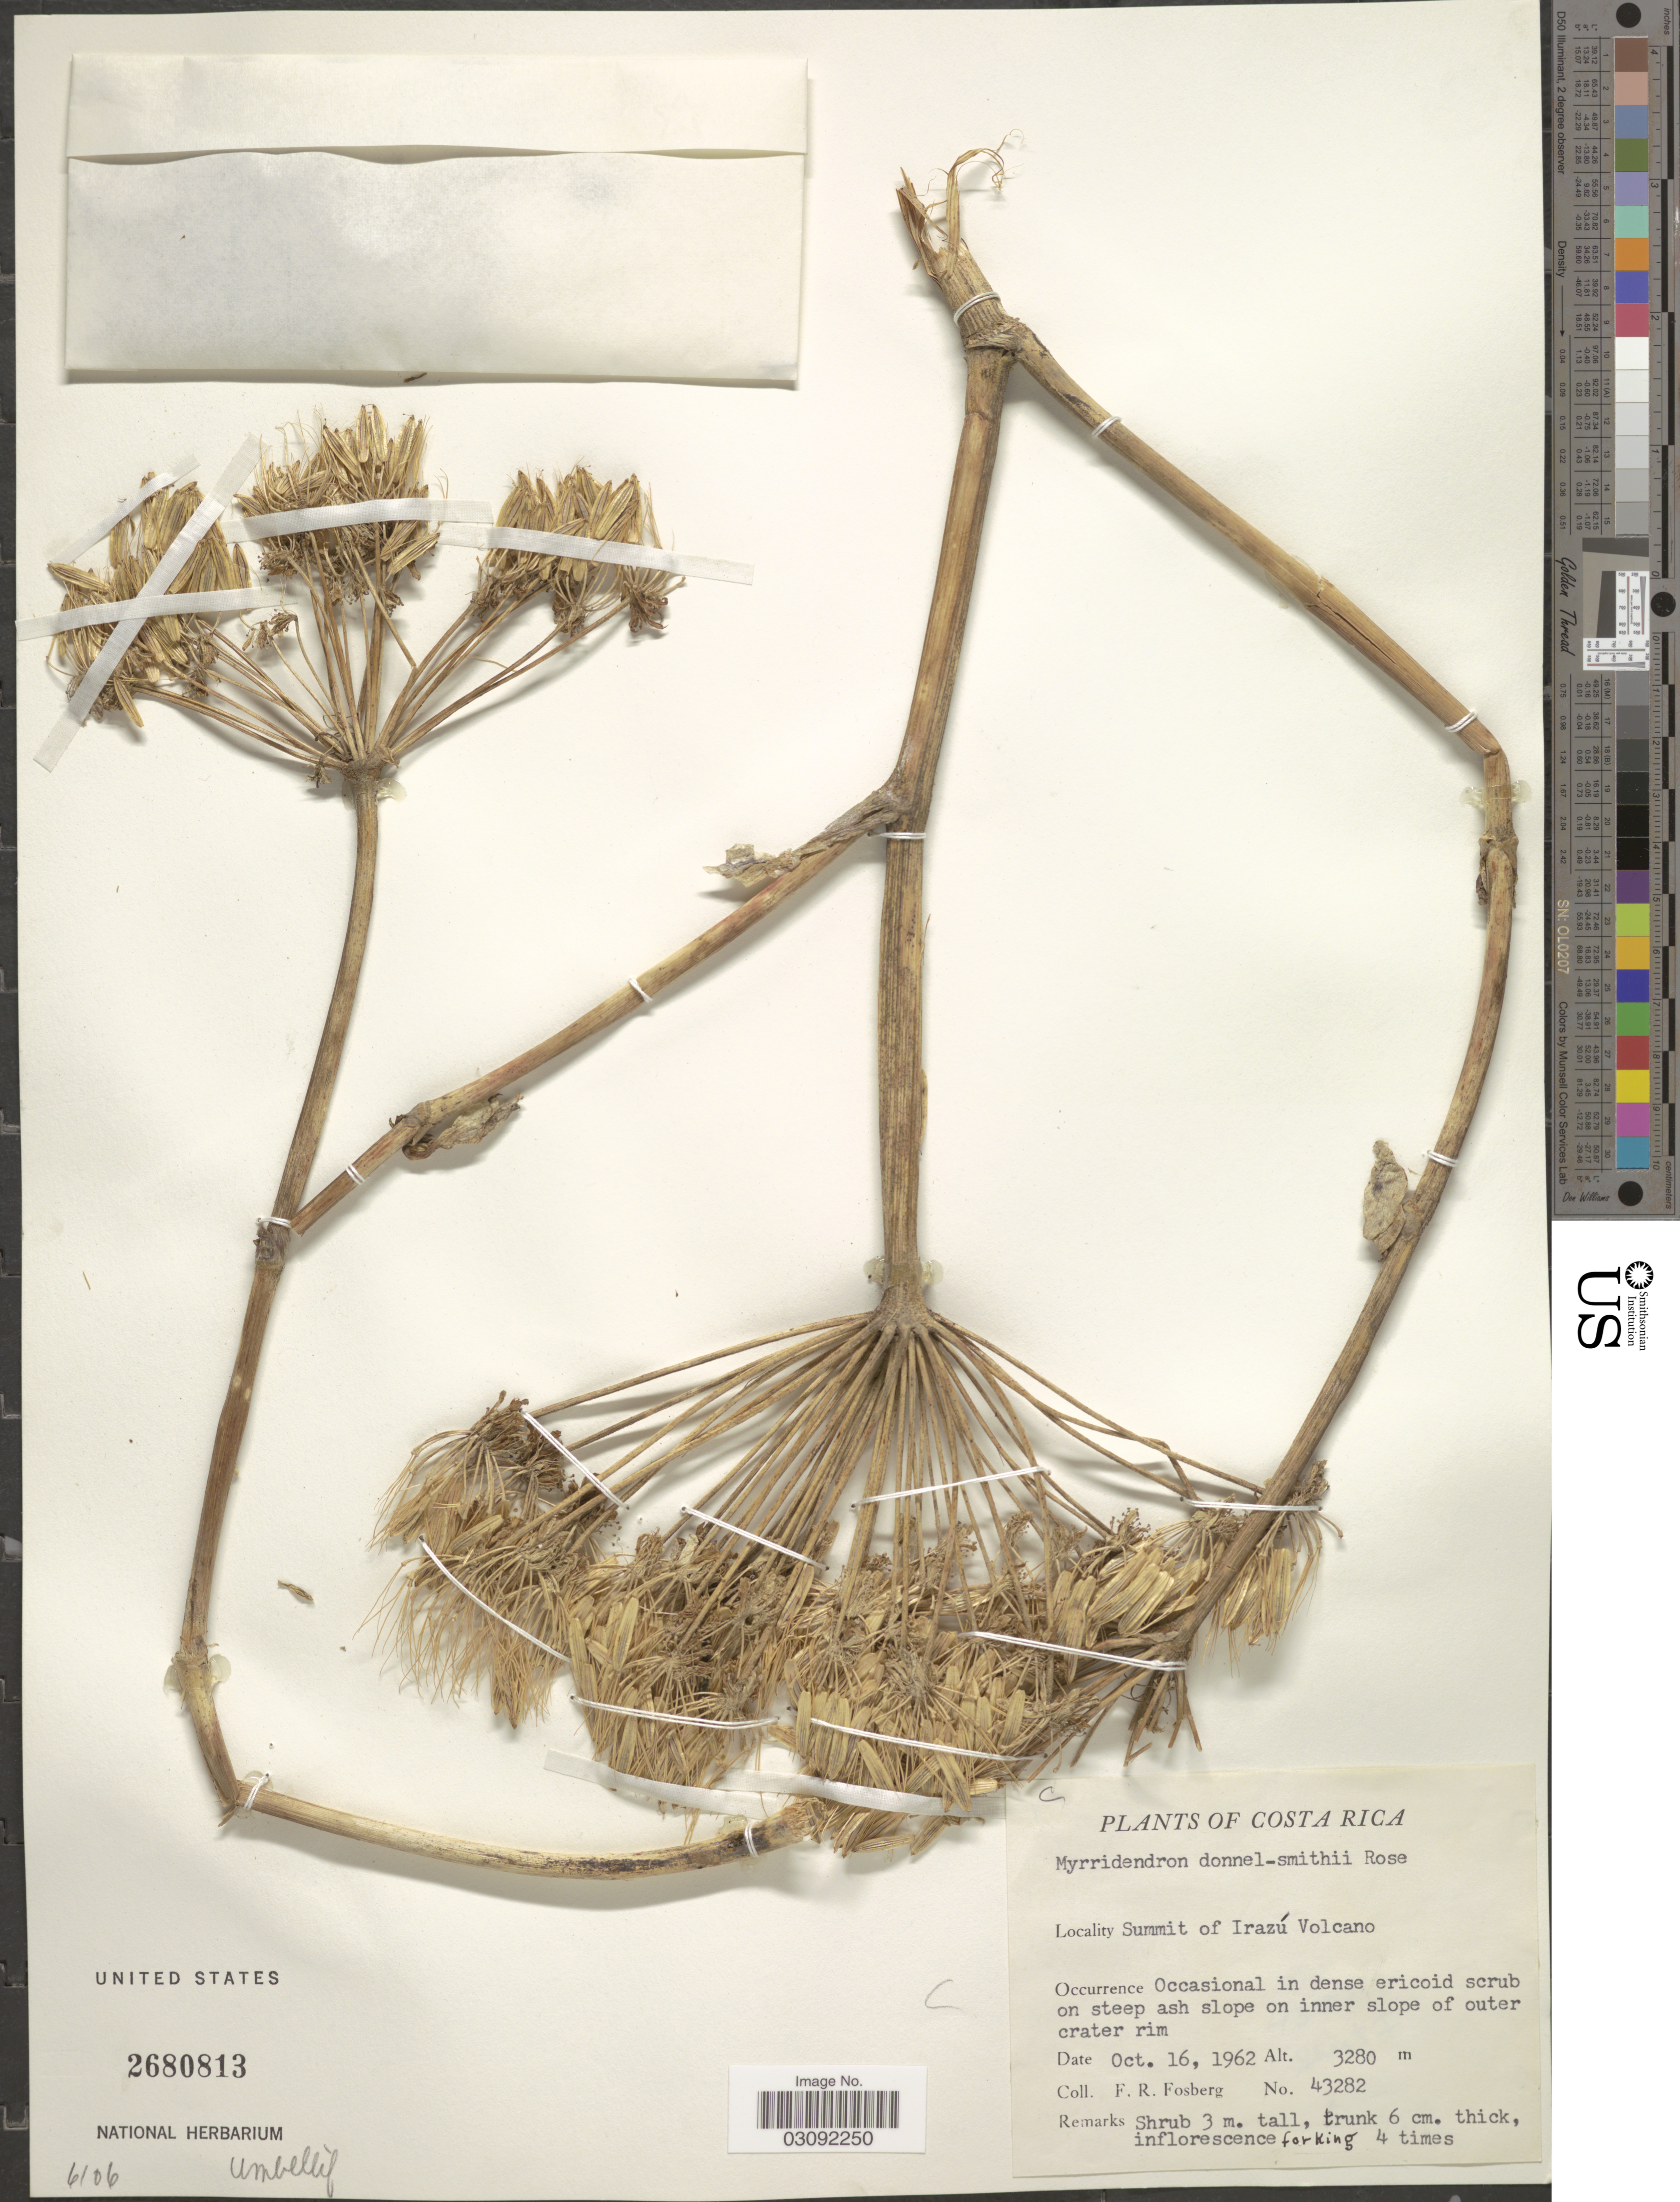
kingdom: Plantae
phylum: Tracheophyta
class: Magnoliopsida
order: Apiales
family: Apiaceae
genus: Myrrhidendron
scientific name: Myrrhidendron donnellsmithii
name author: J.M. Coult. & Rose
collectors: F. R. Fosberg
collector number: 43282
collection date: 1962-10-16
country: Costa Rica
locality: Summit of Irazú Volcano.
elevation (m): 3280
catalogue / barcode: US 2680813